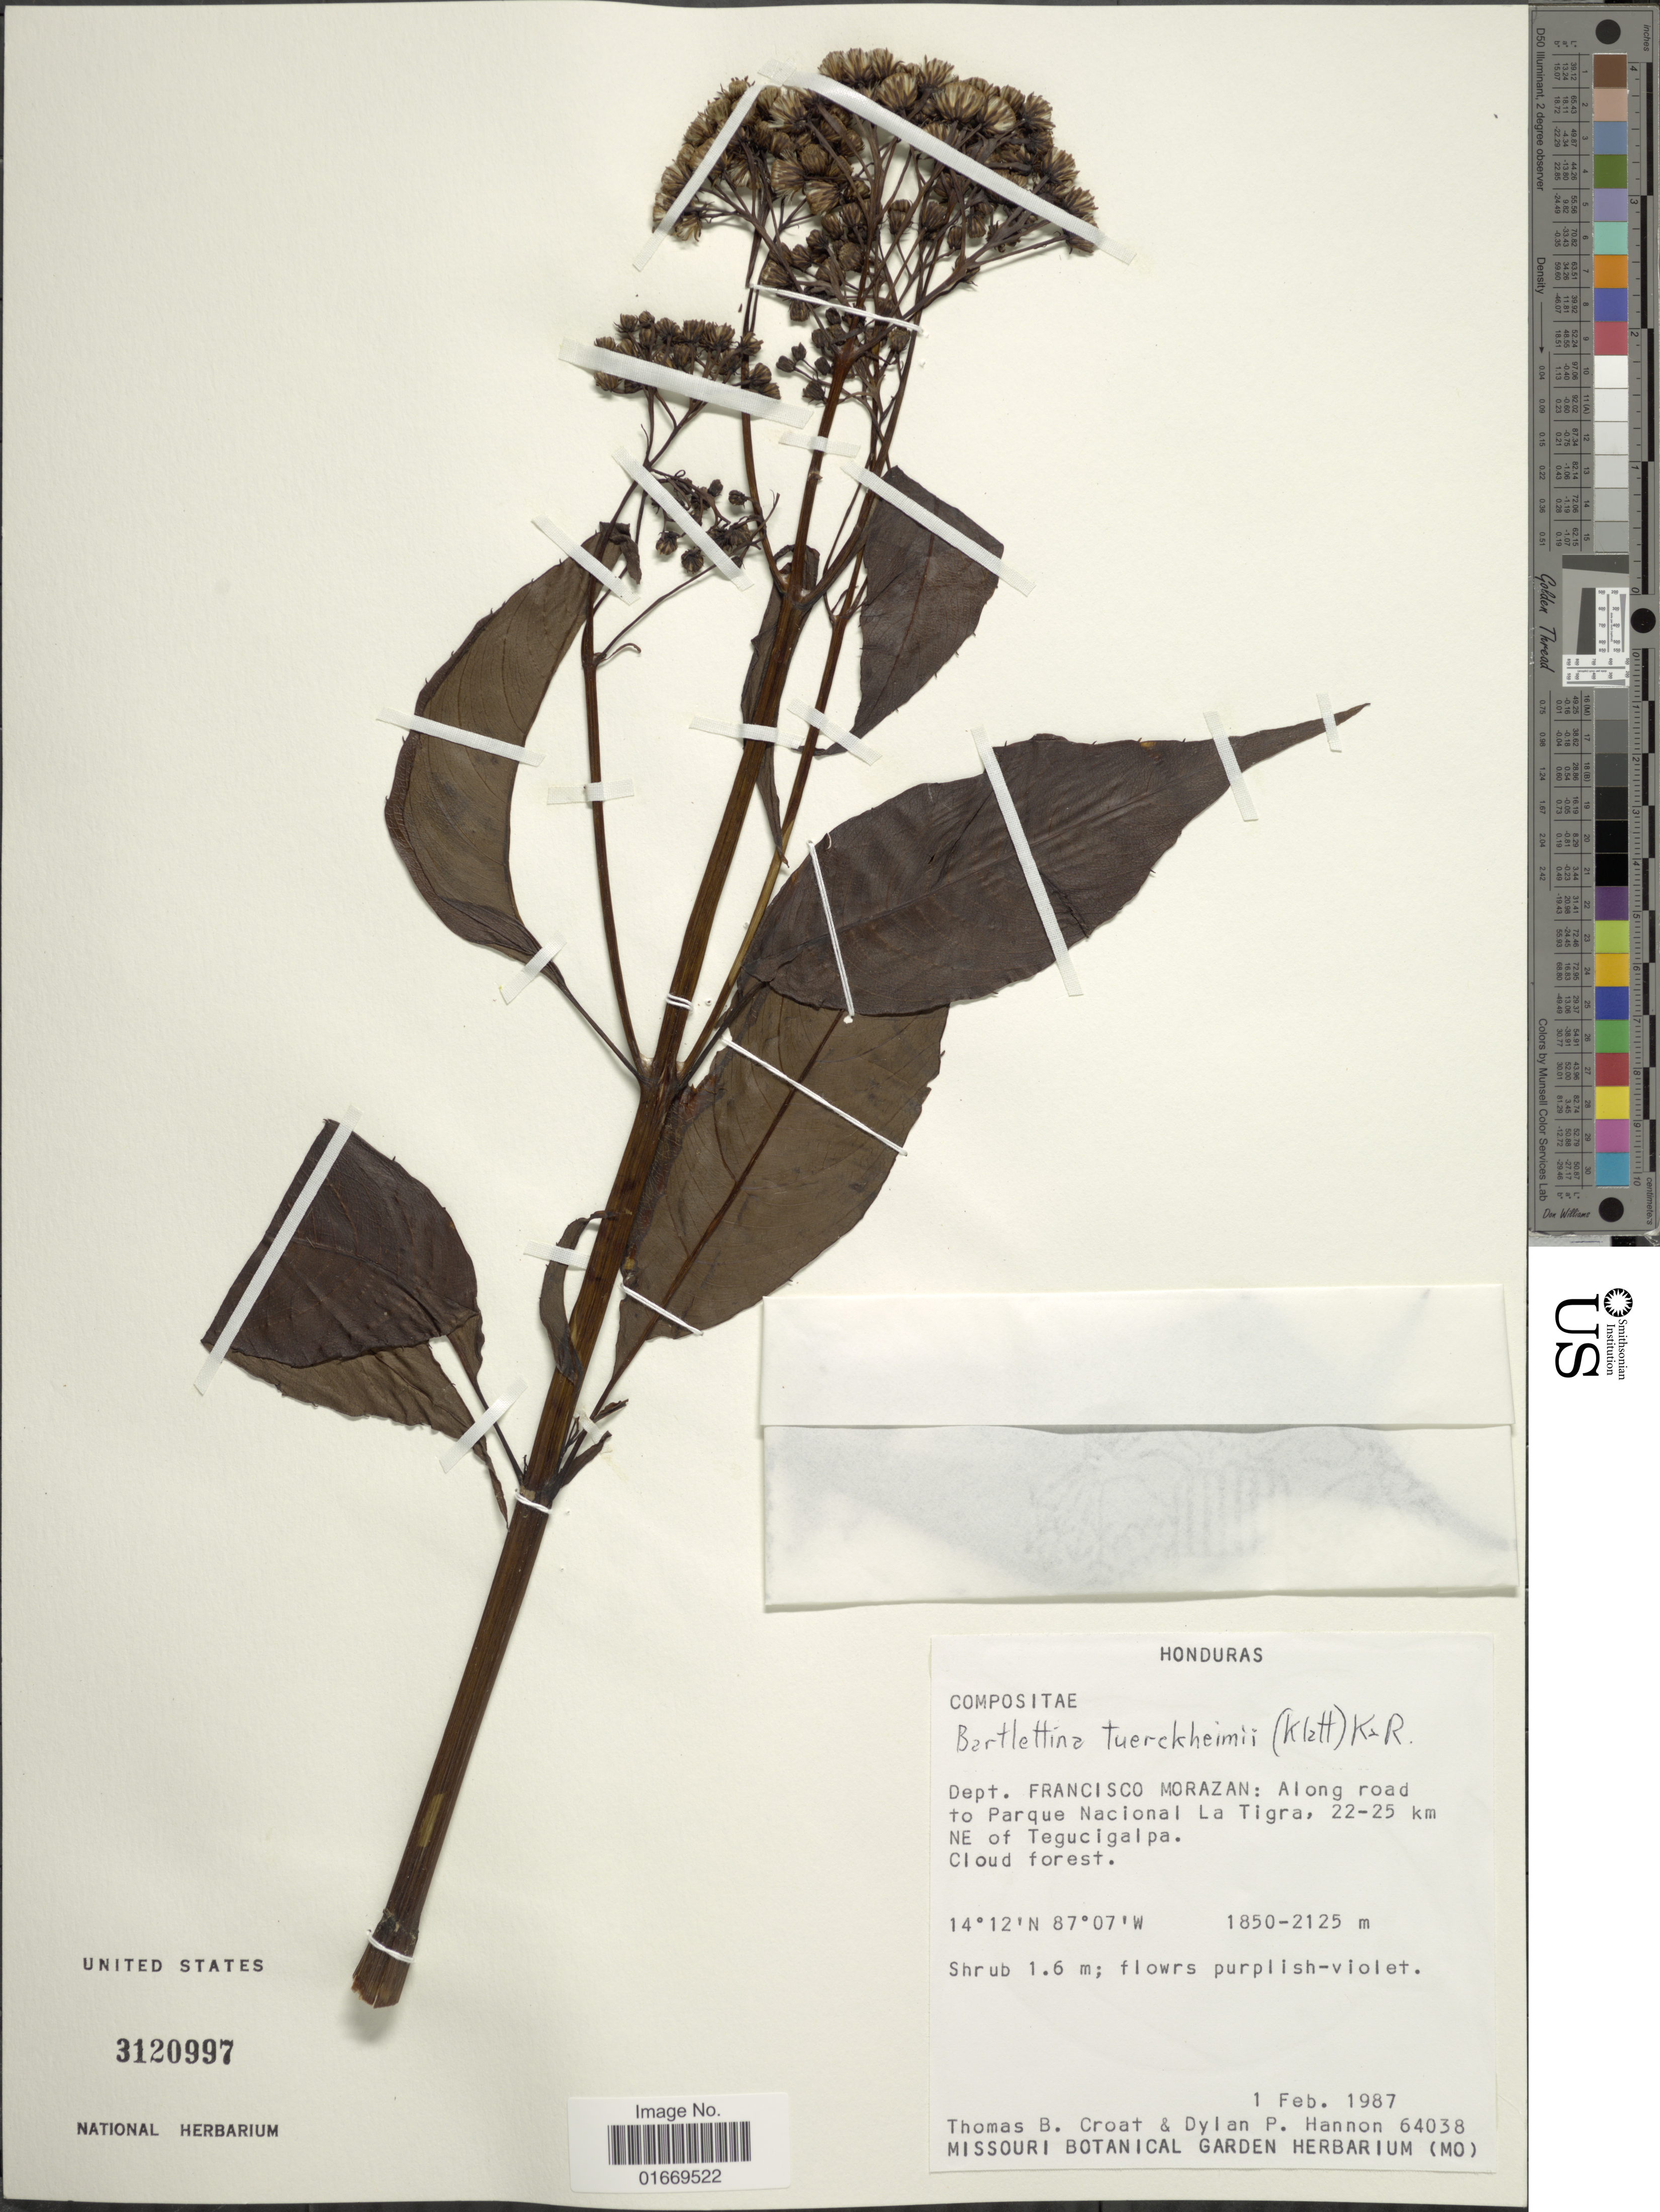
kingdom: Plantae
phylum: Tracheophyta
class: Magnoliopsida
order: Asterales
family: Asteraceae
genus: Bartlettina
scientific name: Bartlettina tuerckheimii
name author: (Klatt) R.M. King & H. Rob.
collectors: T. B. Croat & D. Hannon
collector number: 64038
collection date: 1987-02-01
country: Honduras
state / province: Fco. Morazán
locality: Depto. Francisco Morazan: Along road to Parque Nacional La Tigra, 22-25 km NE of Tegucigalpa. Cloud forest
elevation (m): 1850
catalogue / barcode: US 3120997